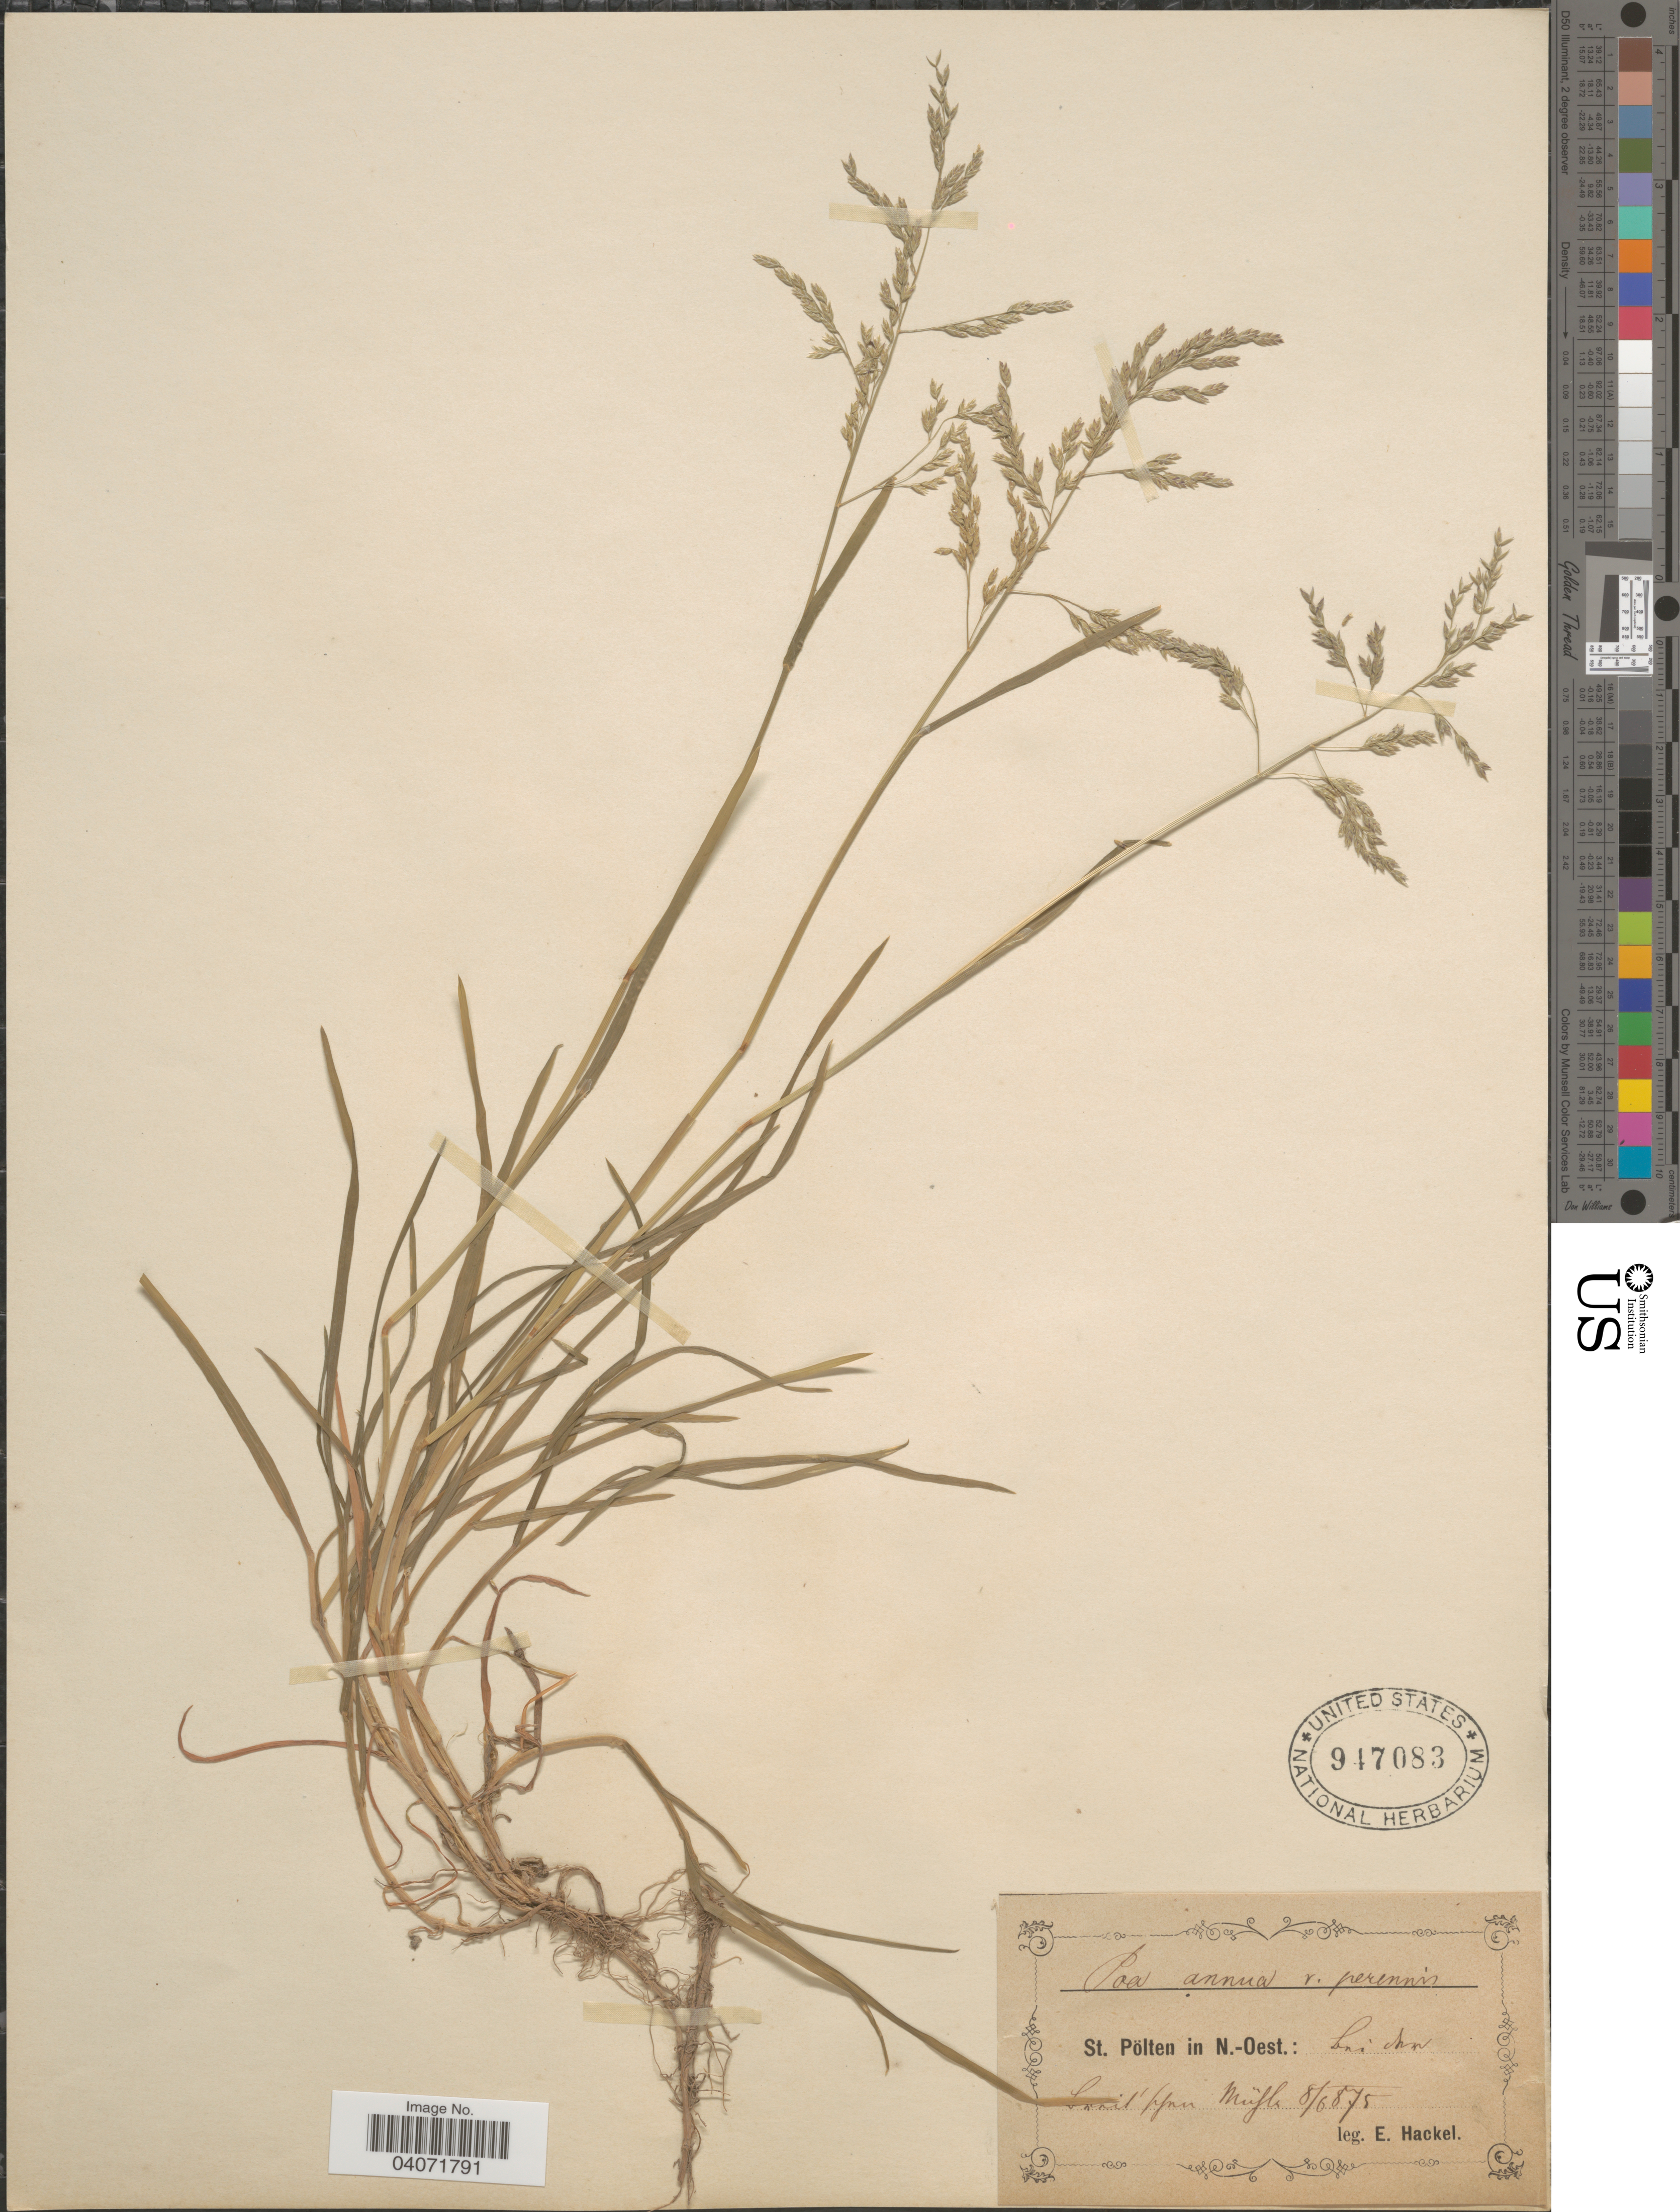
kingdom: Plantae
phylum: Tracheophyta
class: Liliopsida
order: Poales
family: Poaceae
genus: Poa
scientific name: Poa annua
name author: L.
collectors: E. Hackel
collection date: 1875-06-08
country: Italy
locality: St. Pölten in N.-Oest.: bei den. [illegible text]'pfan Muffa.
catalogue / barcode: US 947083